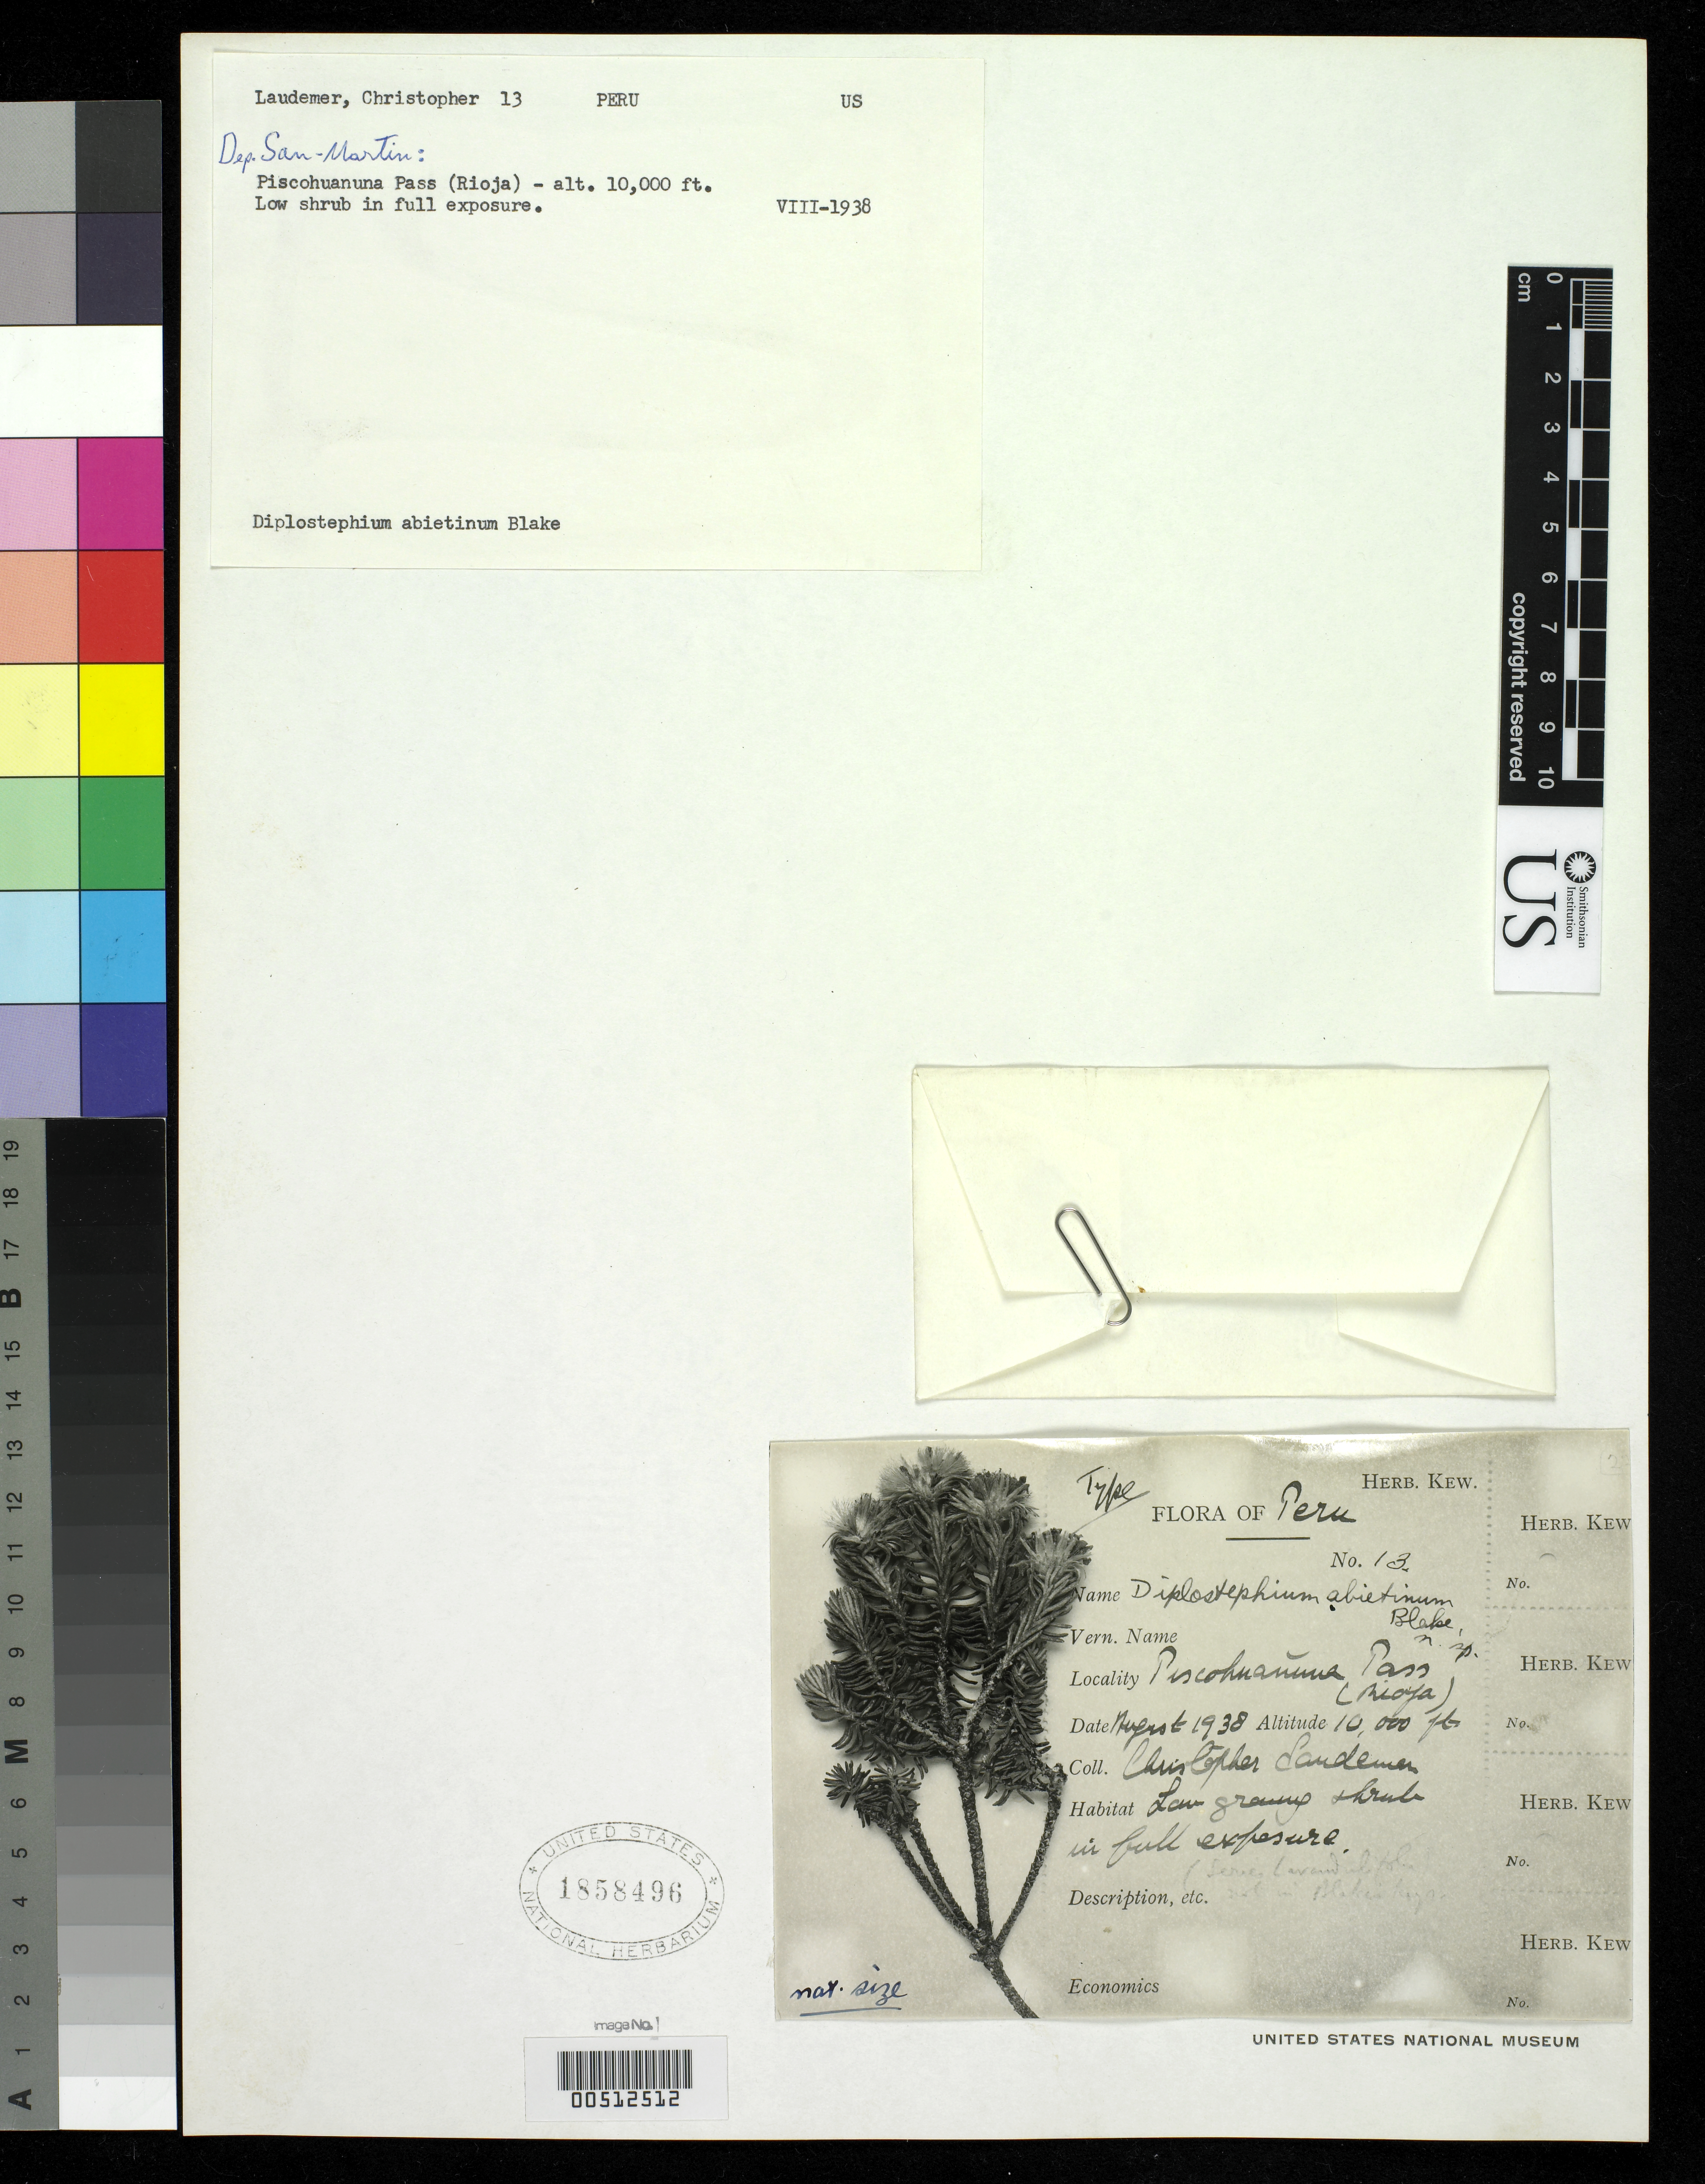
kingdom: Plantae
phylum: Tracheophyta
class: Magnoliopsida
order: Asterales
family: Asteraceae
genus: Diplostephium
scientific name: Diplostephium abietinum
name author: S.F. Blake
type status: Type Fragment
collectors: C. Sandeman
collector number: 13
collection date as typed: Aug 1938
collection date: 1938-08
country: Peru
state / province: Amazonas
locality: near Rioja, Piscohuanuno Pass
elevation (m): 3050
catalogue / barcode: US 1858496